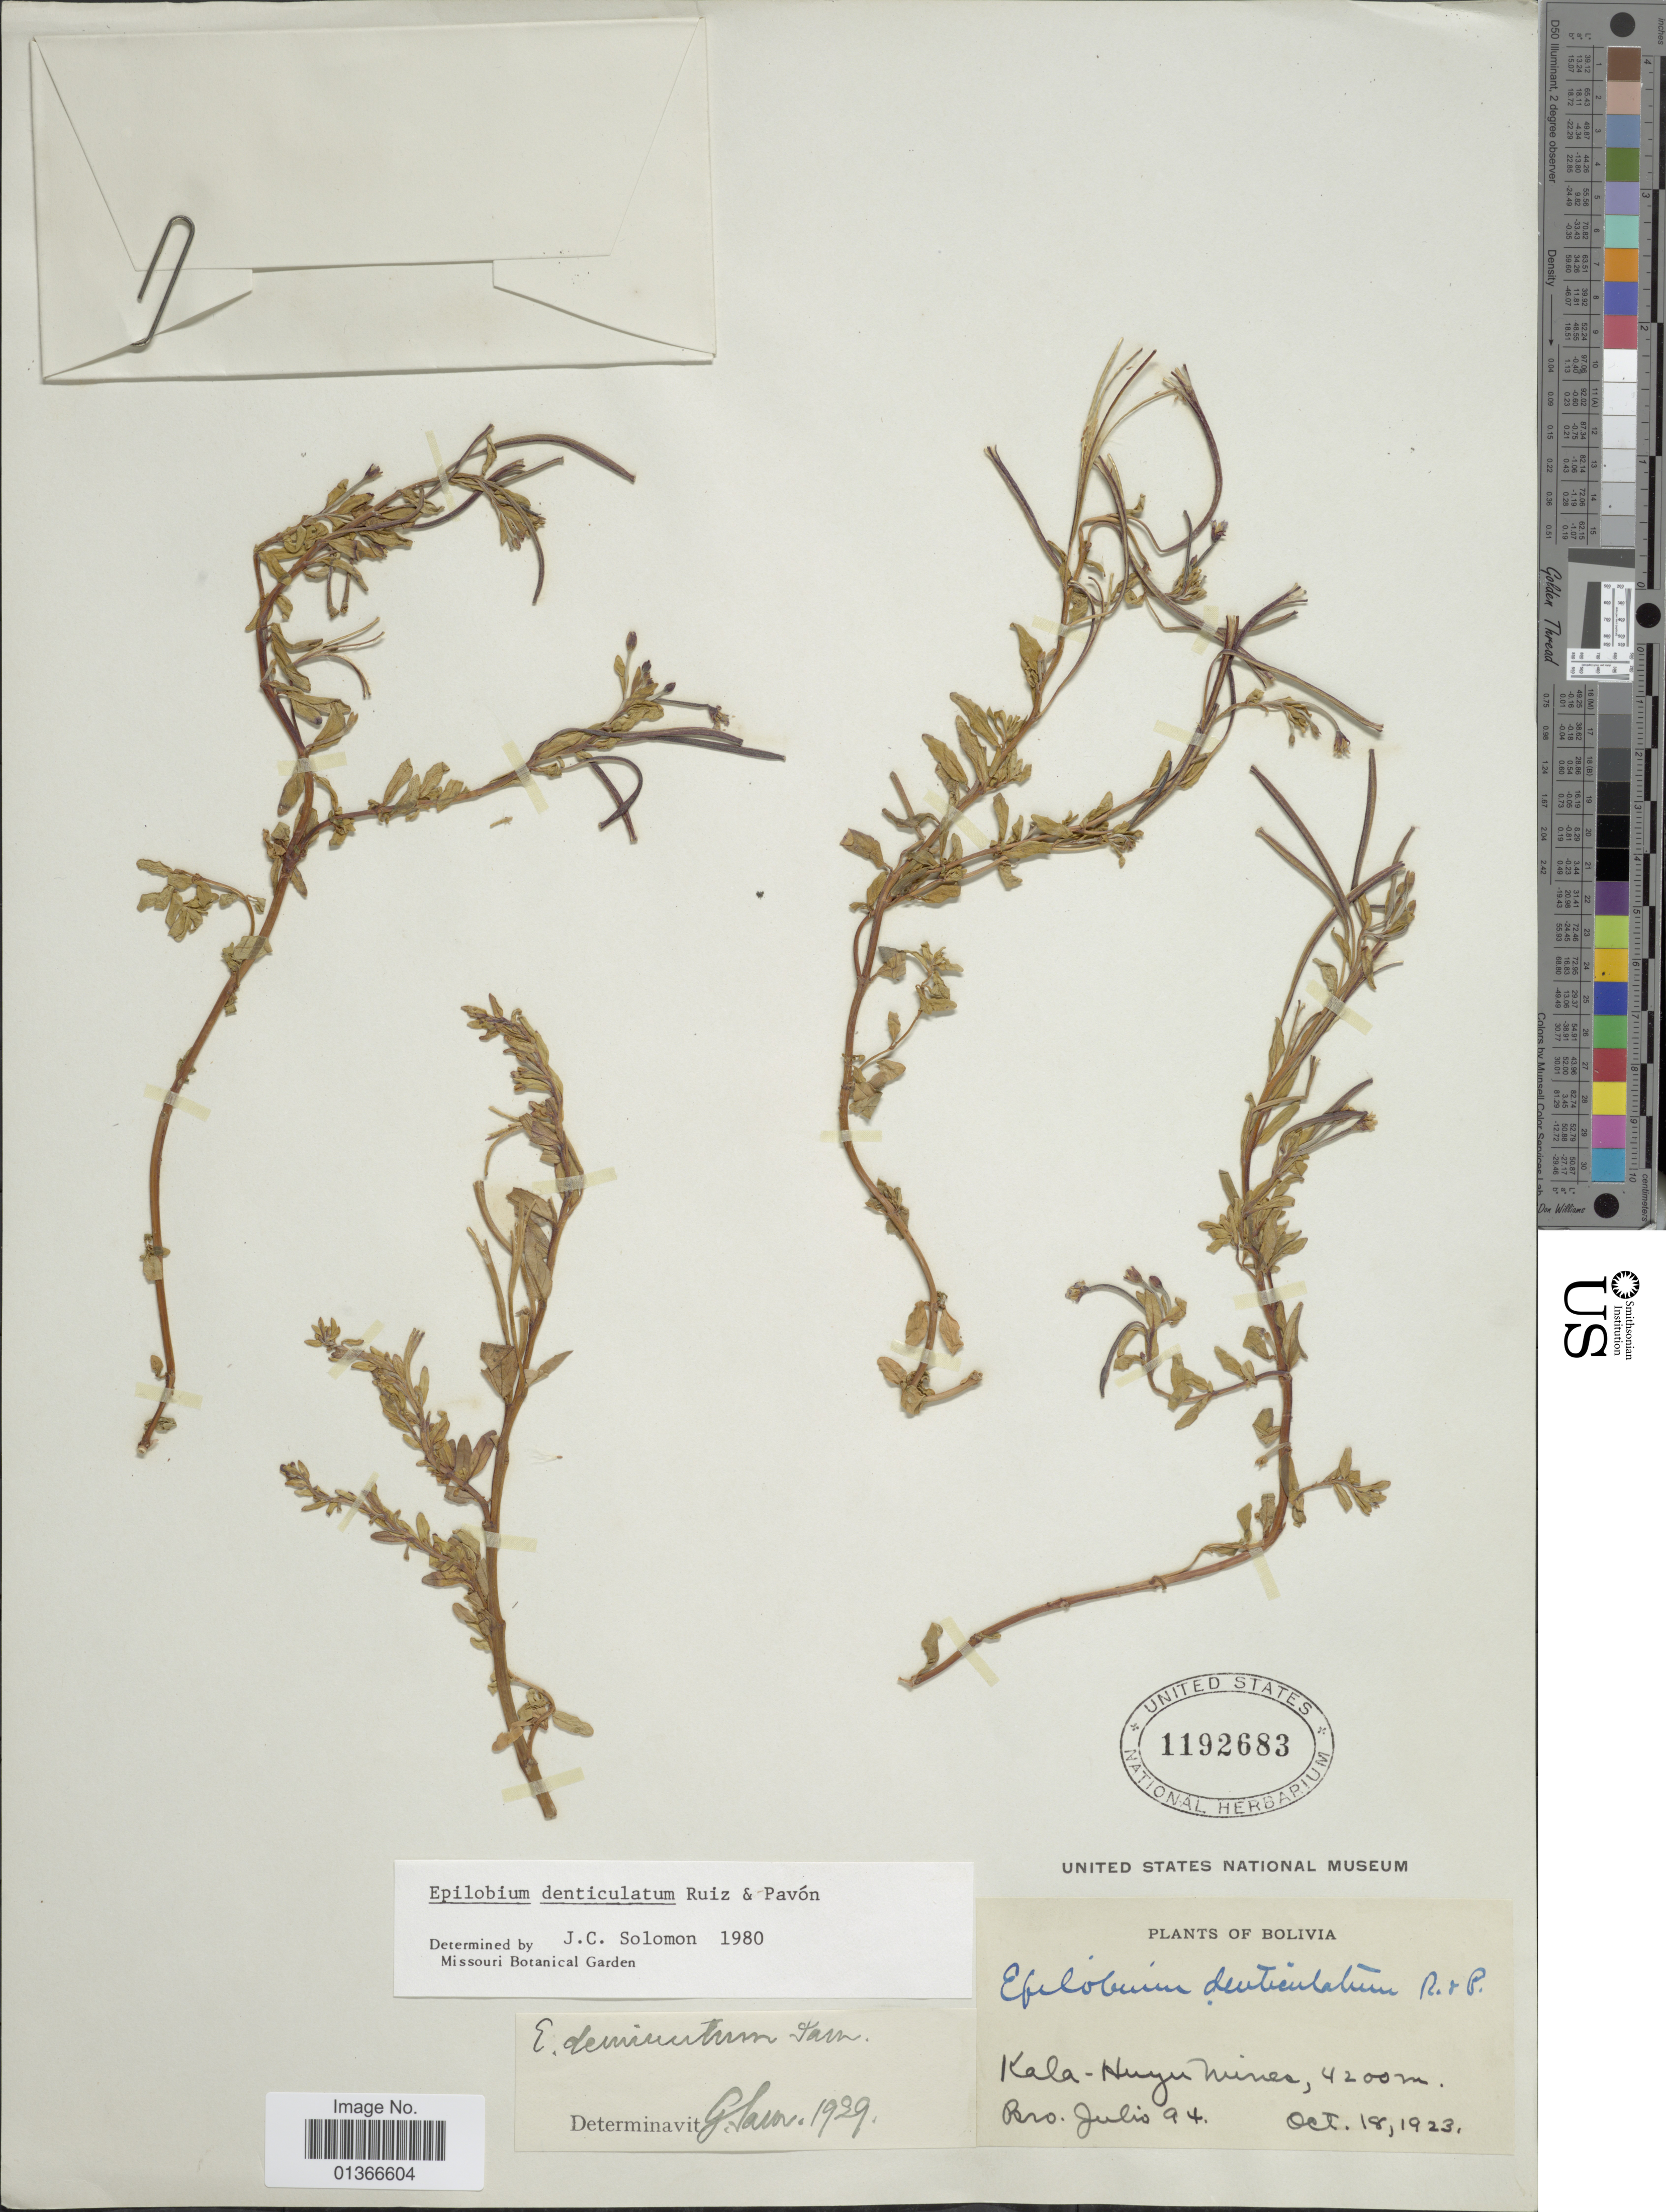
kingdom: Plantae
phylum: Tracheophyta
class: Magnoliopsida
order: Myrtales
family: Onagraceae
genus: Epilobium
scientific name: Epilobium denticulatum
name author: Ruiz & Pav.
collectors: Bro. Julio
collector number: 94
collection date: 1923-10-18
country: Bolivia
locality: Kala - Huyu Mines.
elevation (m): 4200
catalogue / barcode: US 1192683